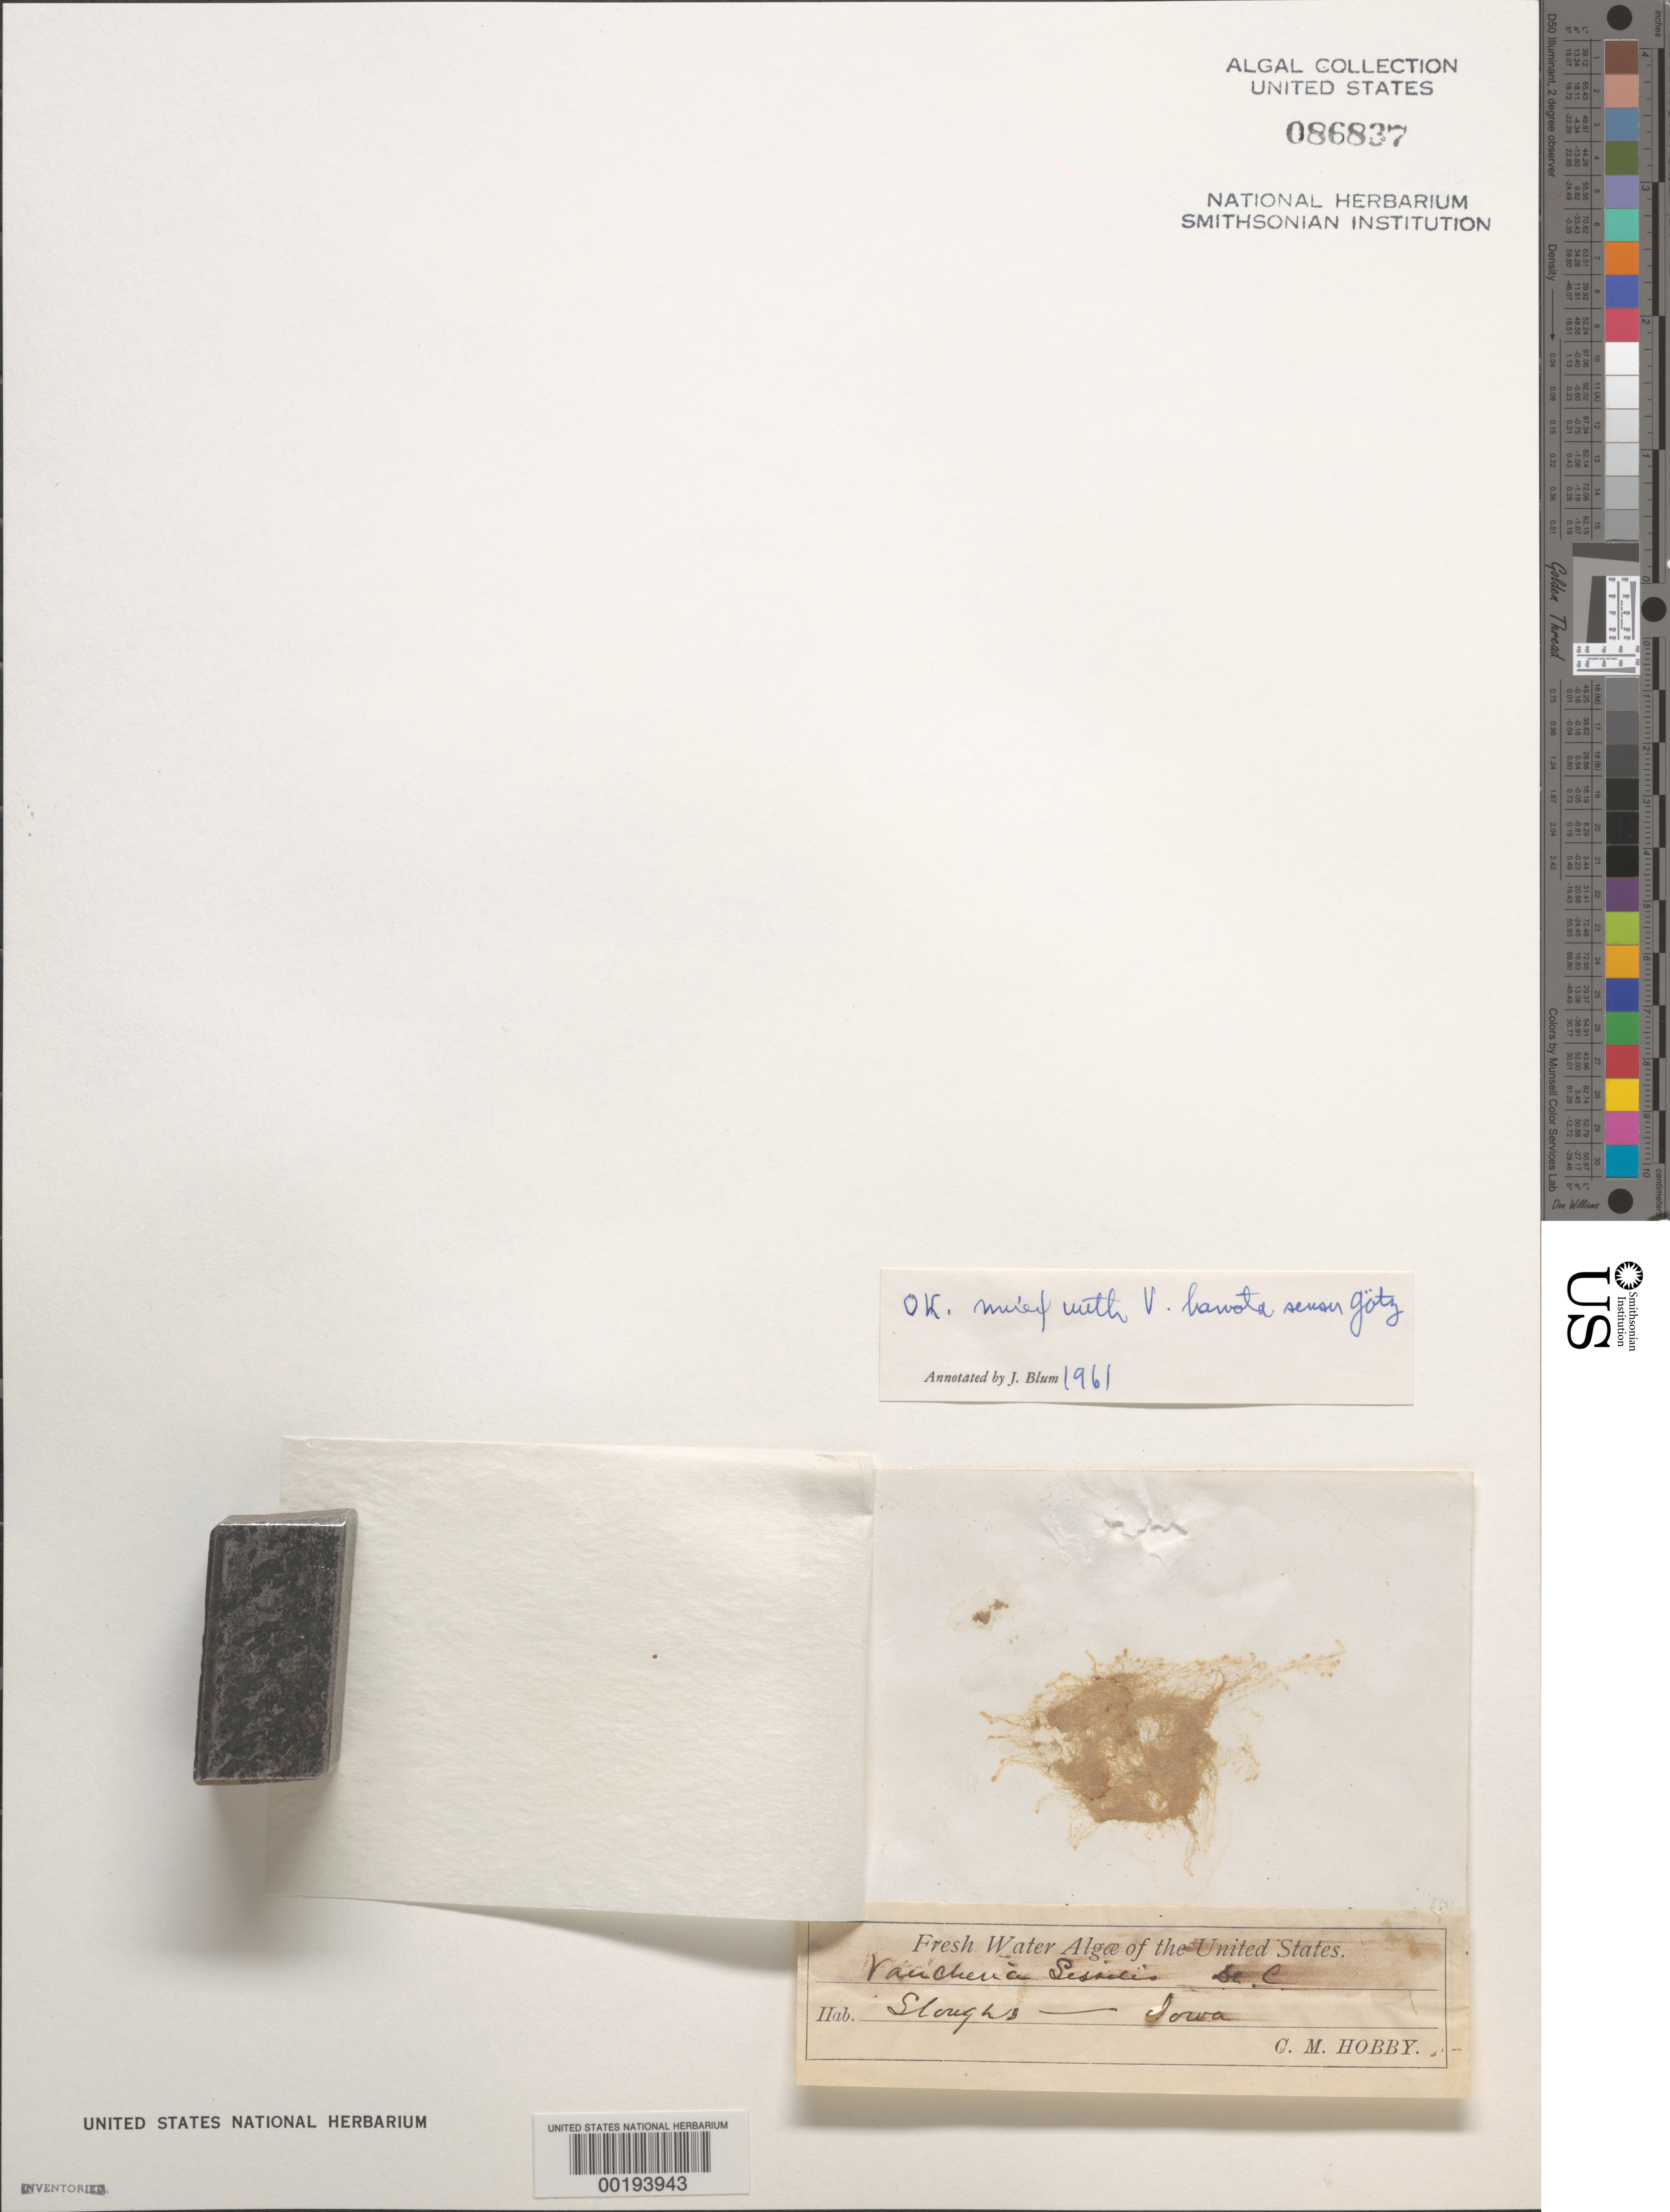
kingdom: Chromista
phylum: Ochrophyta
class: Xanthophyceae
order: Vaucheriales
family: Vaucheriaceae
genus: Vaucheria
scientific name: Vaucheria sessilis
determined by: Blum, J. L.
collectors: C. Hobby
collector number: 26-79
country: United States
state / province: Iowa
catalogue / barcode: US 86837